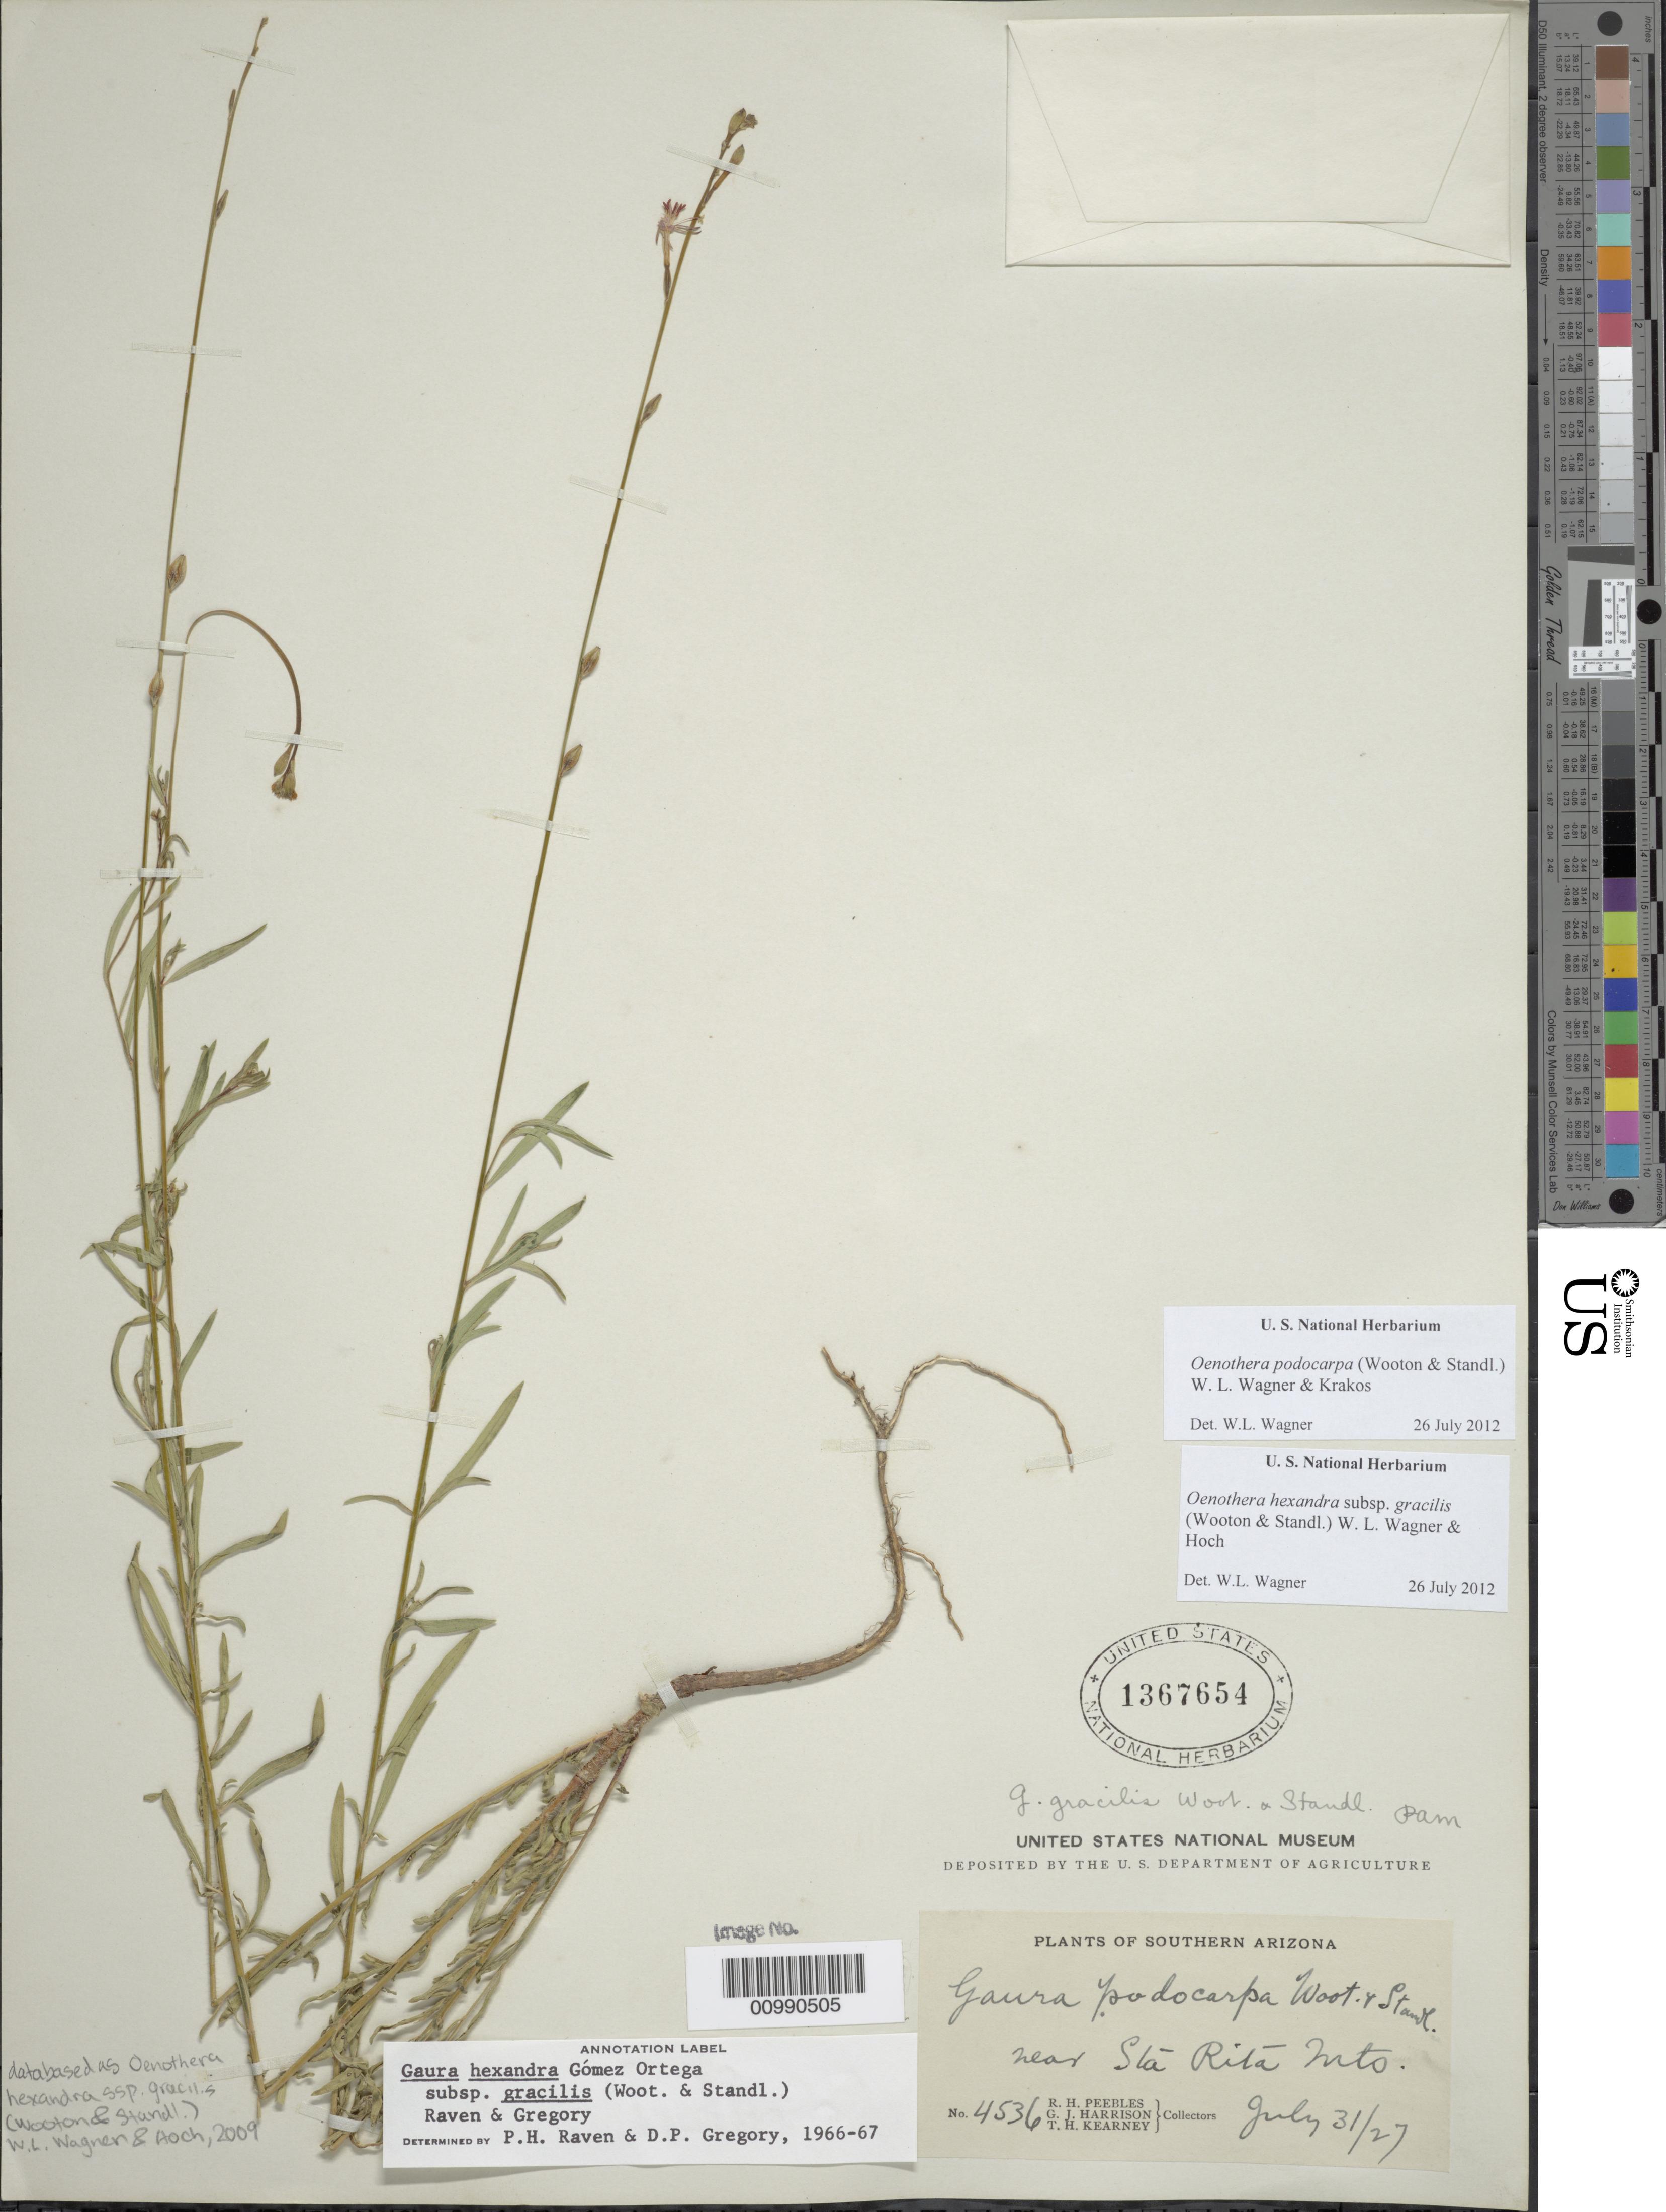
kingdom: Plantae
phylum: Tracheophyta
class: Magnoliopsida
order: Myrtales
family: Onagraceae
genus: Oenothera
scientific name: Oenothera podocarpa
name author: (Wooton & Standl.) Krakos & W.L. Wagner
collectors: R. H. Peebles & G. J. Harrison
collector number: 4536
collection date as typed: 31 Jul 1927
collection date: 1927-07-31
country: United States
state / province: Arizona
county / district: Santa Cruz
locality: Near Santa Rita Mts.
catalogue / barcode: US 1367654